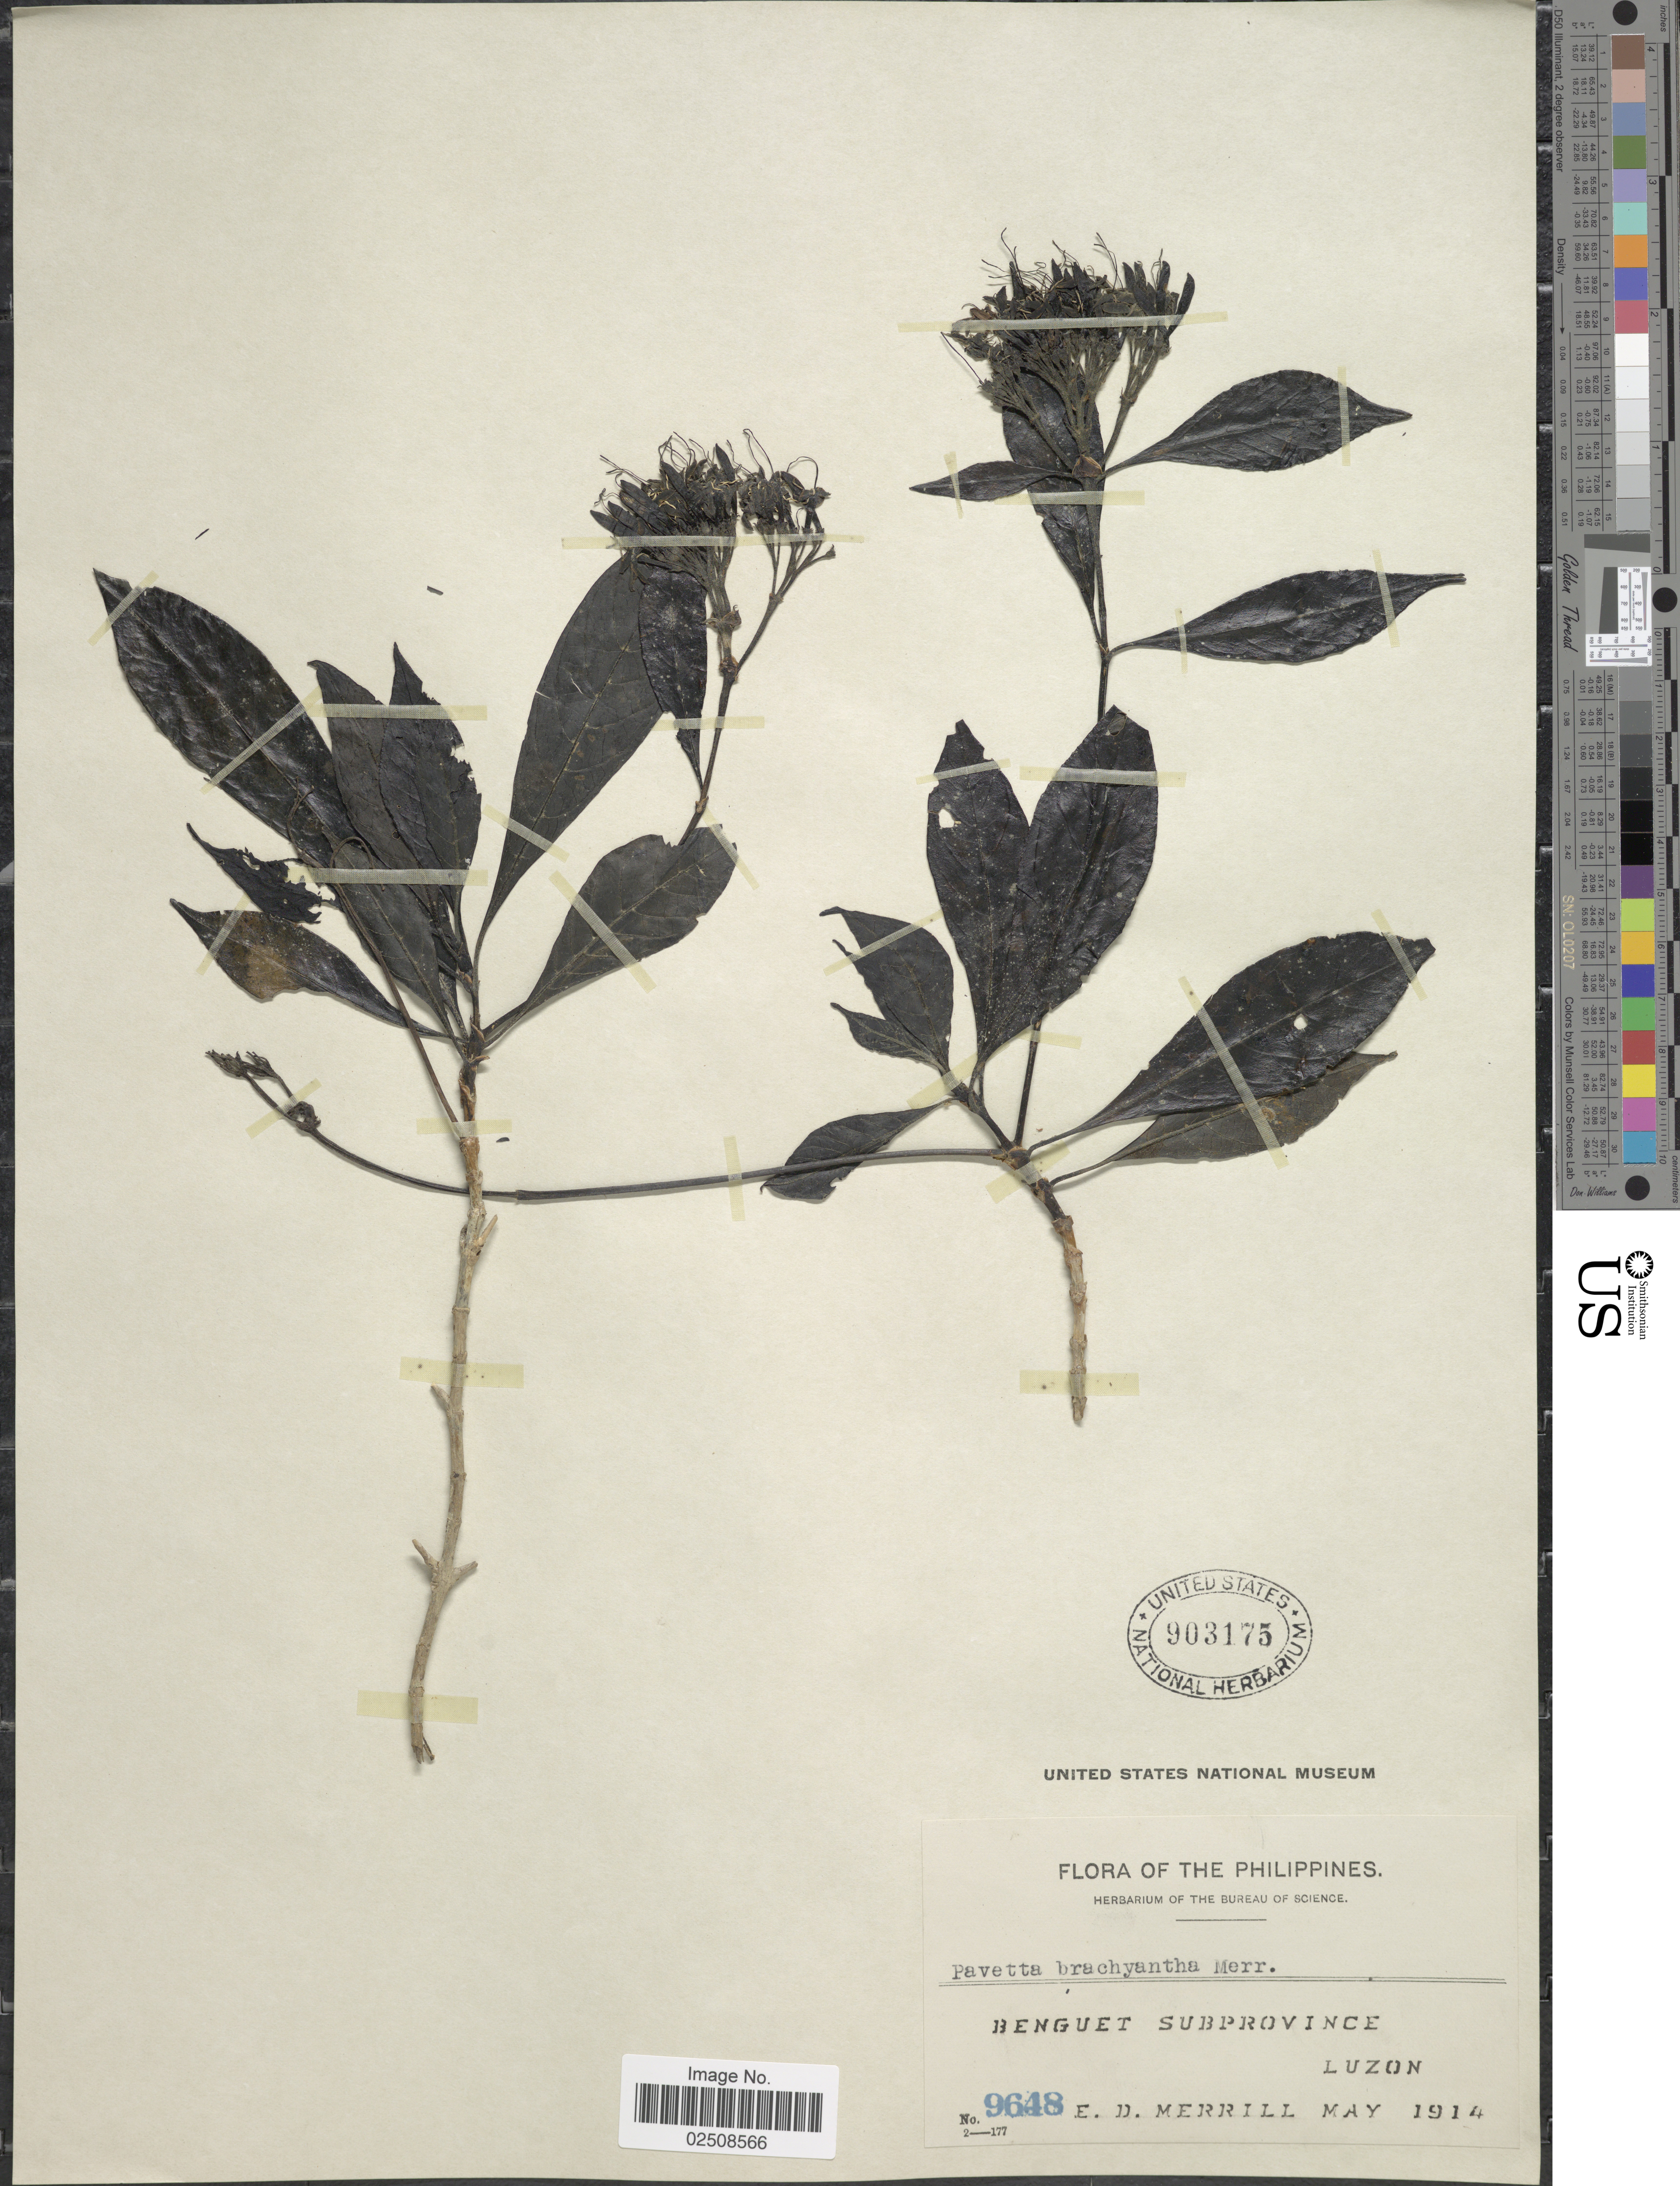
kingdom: Plantae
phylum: Tracheophyta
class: Magnoliopsida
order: Gentianales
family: Rubiaceae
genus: Pavetta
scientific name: Pavetta brachyantha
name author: Merr.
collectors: E. D. Merrill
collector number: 9648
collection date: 1914-05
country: Philippines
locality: Benguet Subprovince, Luzon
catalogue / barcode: US 903175